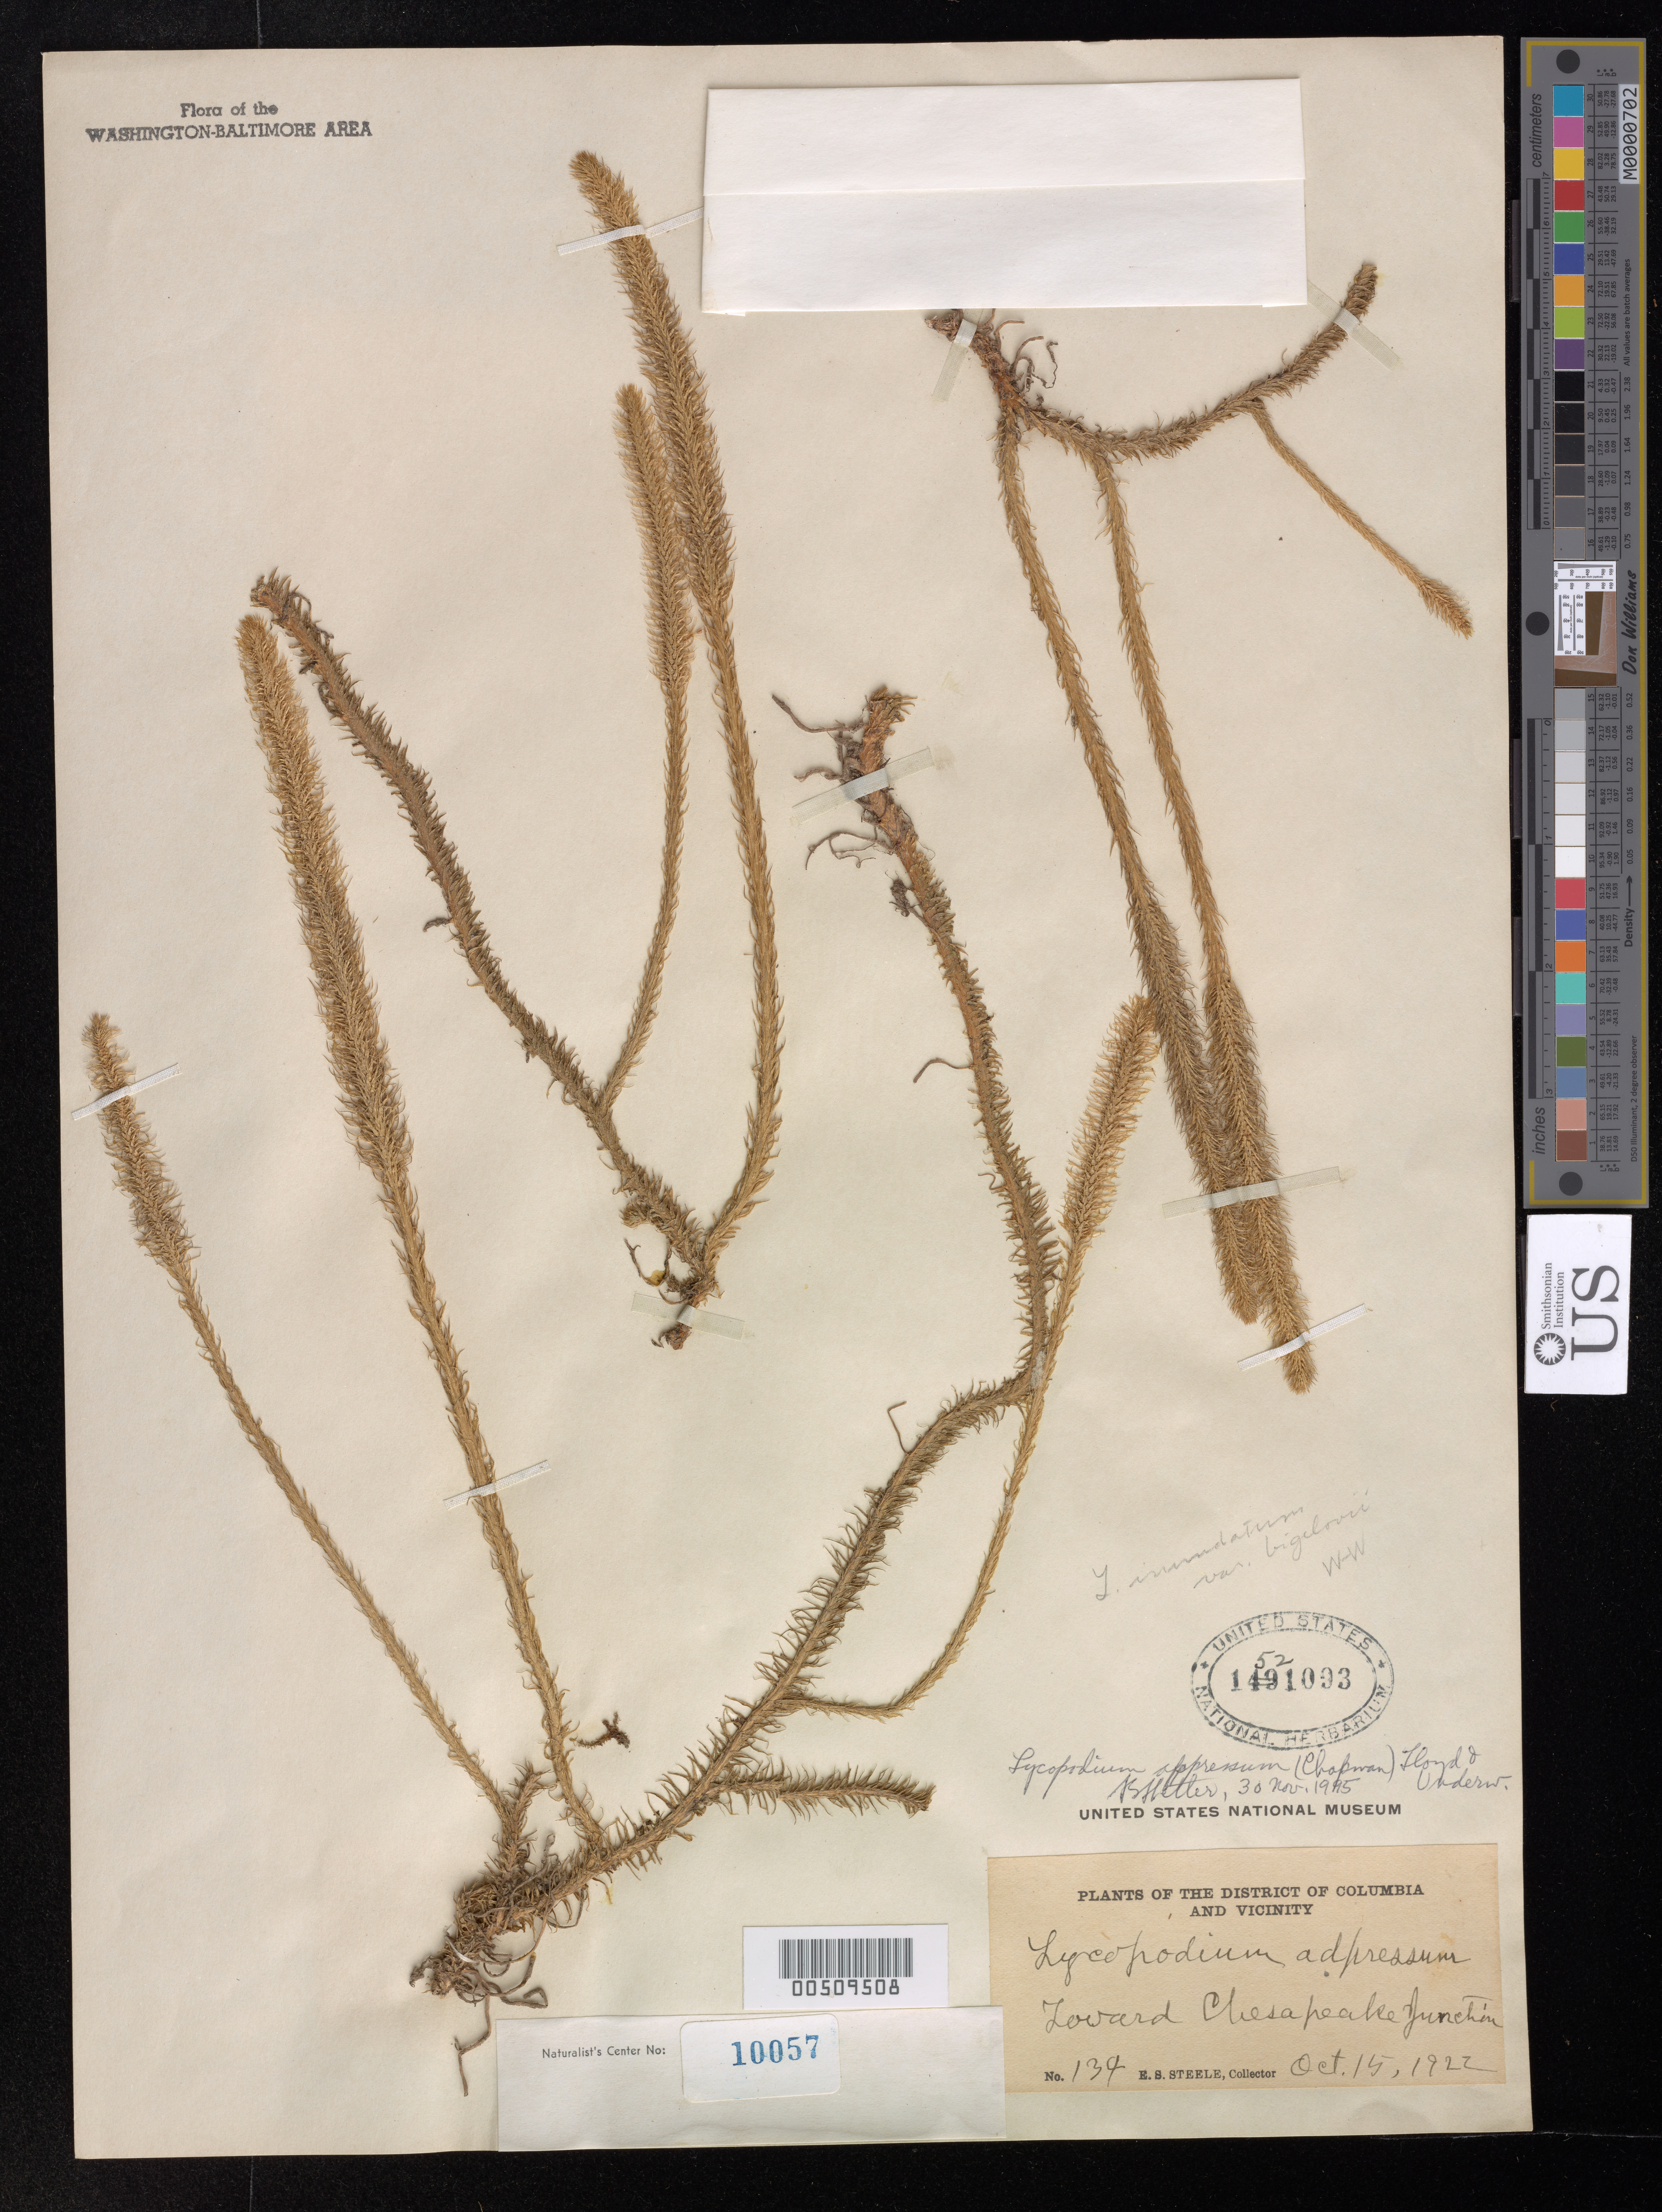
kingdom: Plantae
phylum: Tracheophyta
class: Lycopodiopsida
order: Lycopodiales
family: Lycopodiaceae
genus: Lycopodiella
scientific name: Lycopodiella inundata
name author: (L.) Holub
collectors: E. Steele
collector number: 134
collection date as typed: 15 Oct 1922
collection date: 1922-10-15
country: United States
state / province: District of Columbia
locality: Toward Chesapeake Junction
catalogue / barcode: US 1521093